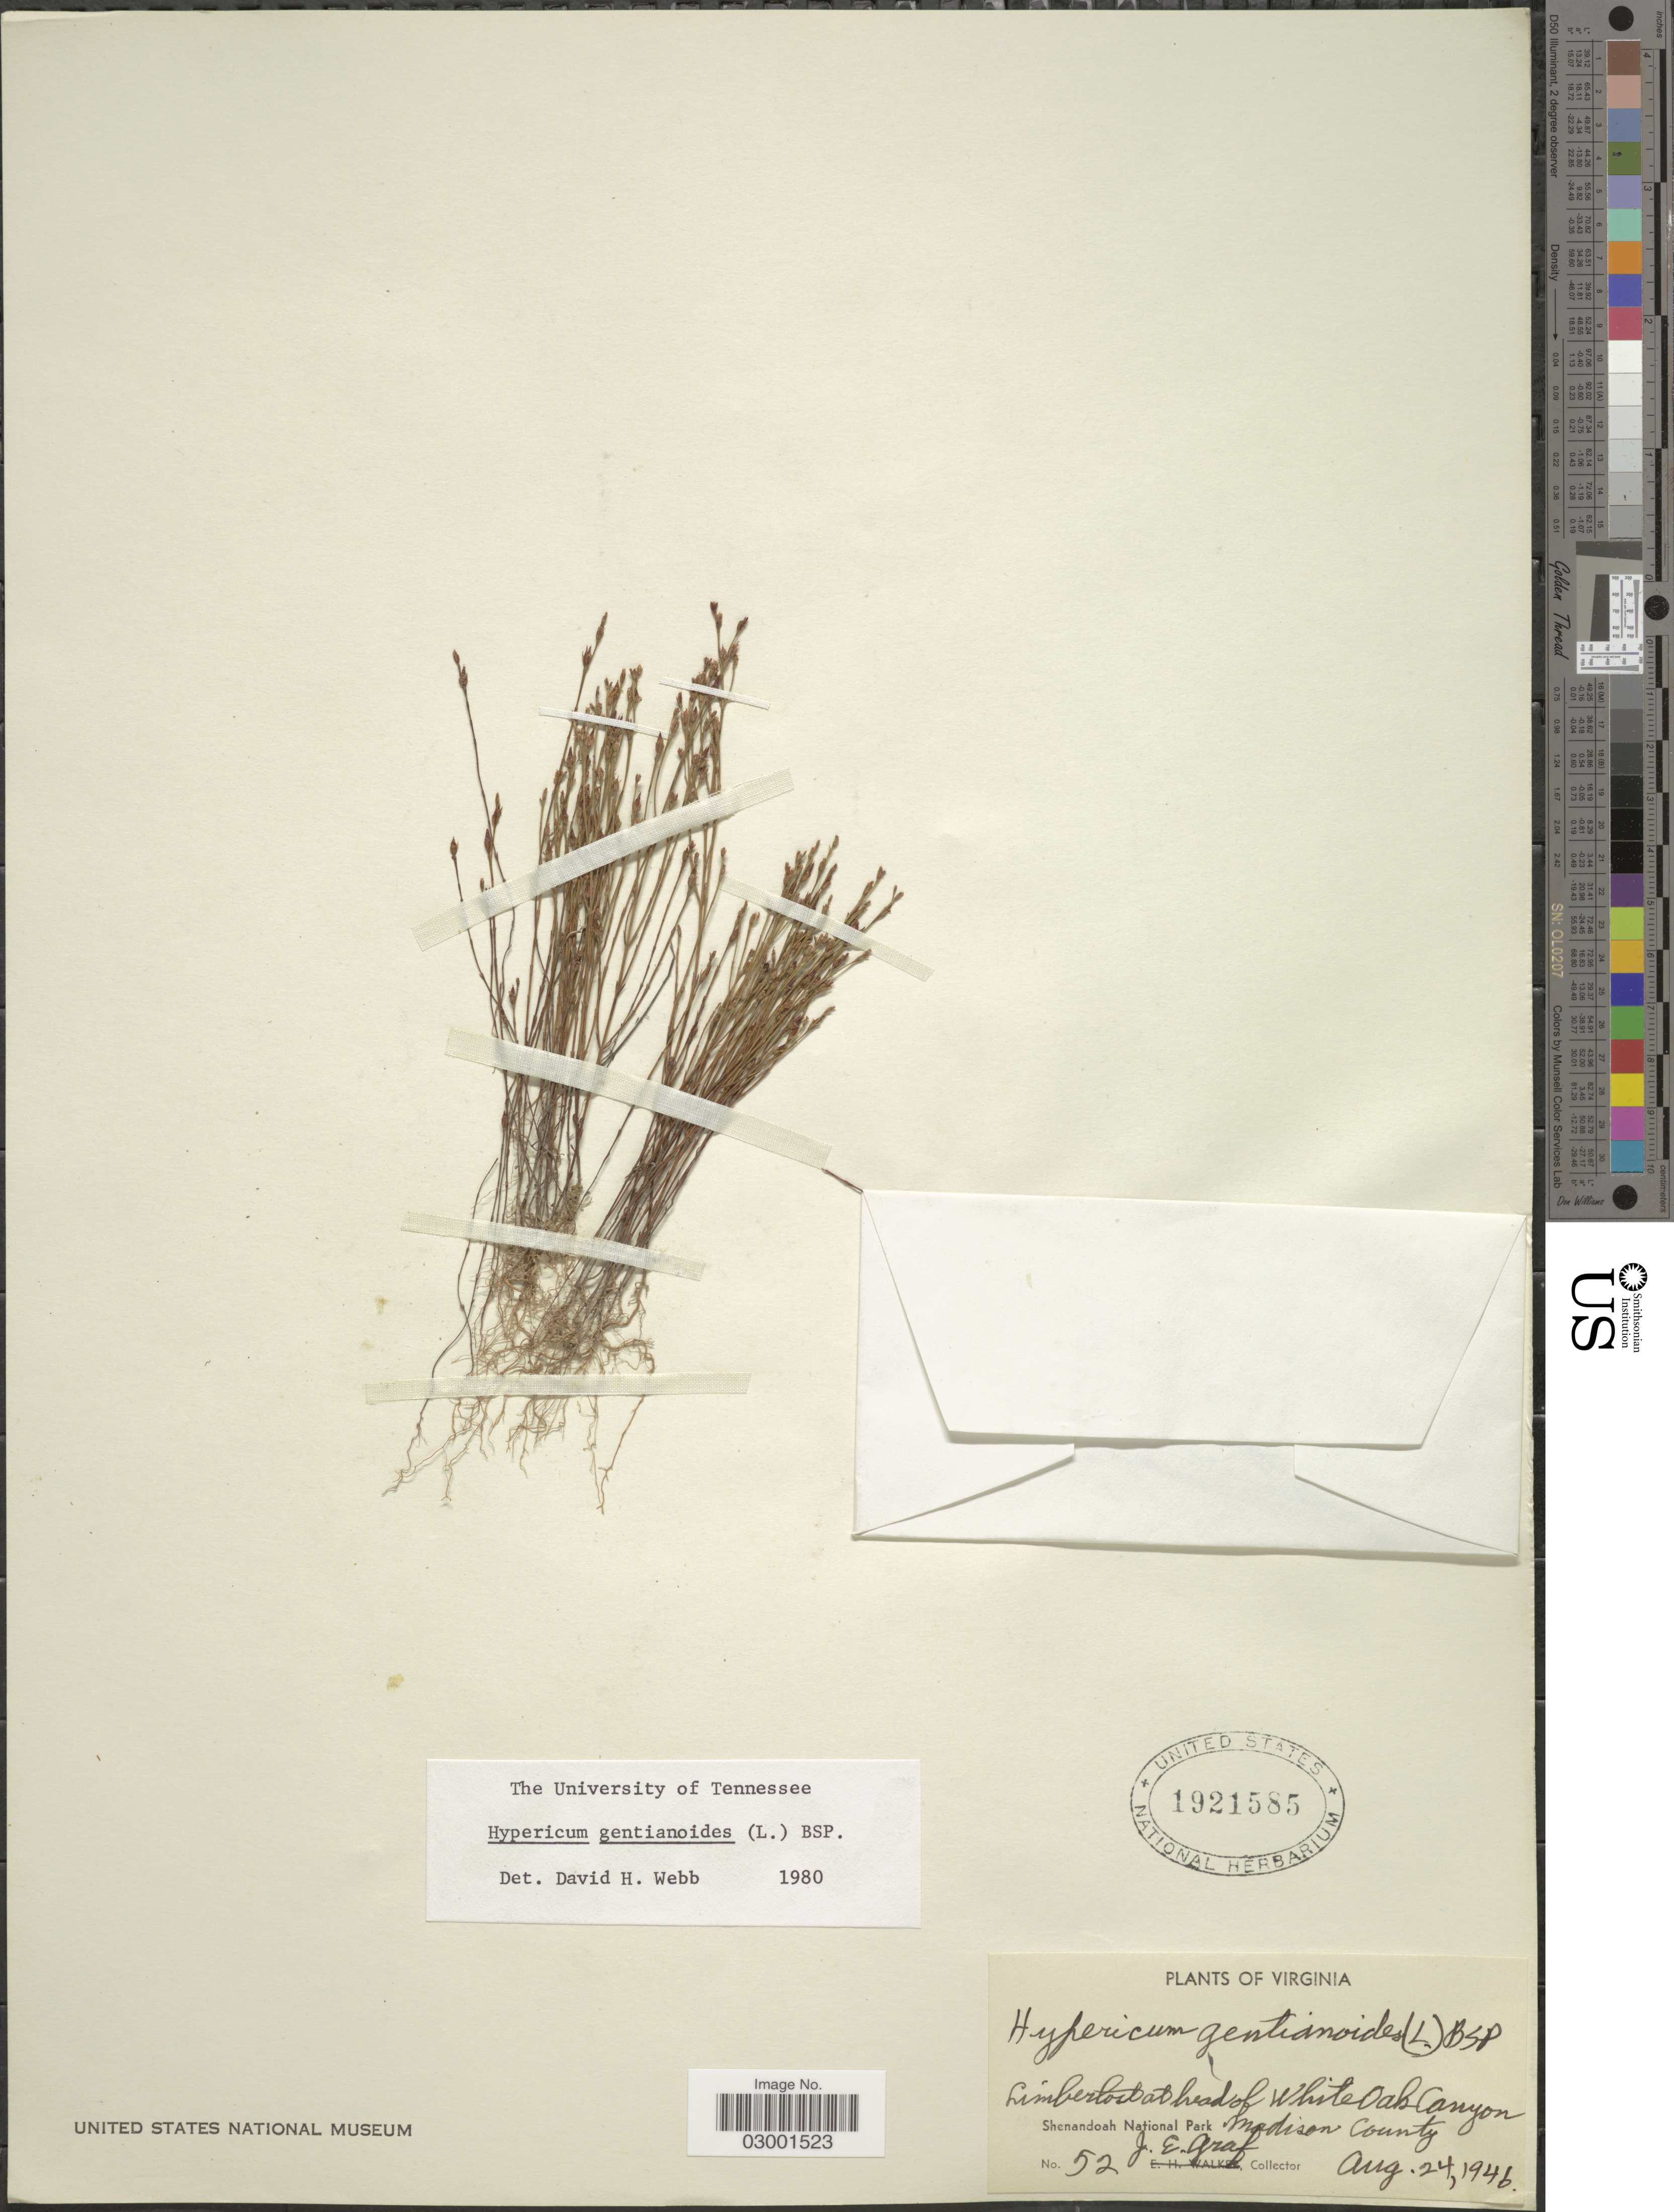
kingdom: Plantae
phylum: Tracheophyta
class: Magnoliopsida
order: Malpighiales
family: Hypericaceae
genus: Hypericum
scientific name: Hypericum gentianoides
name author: (L.) Britton, Stearns & Poggenb.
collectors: J. Graf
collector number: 52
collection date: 1946-08-24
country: United States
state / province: Virginia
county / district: Madison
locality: Limberlost at head of White Oak Canyon, Madison County, Shenandoah National Park.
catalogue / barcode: US 1921585